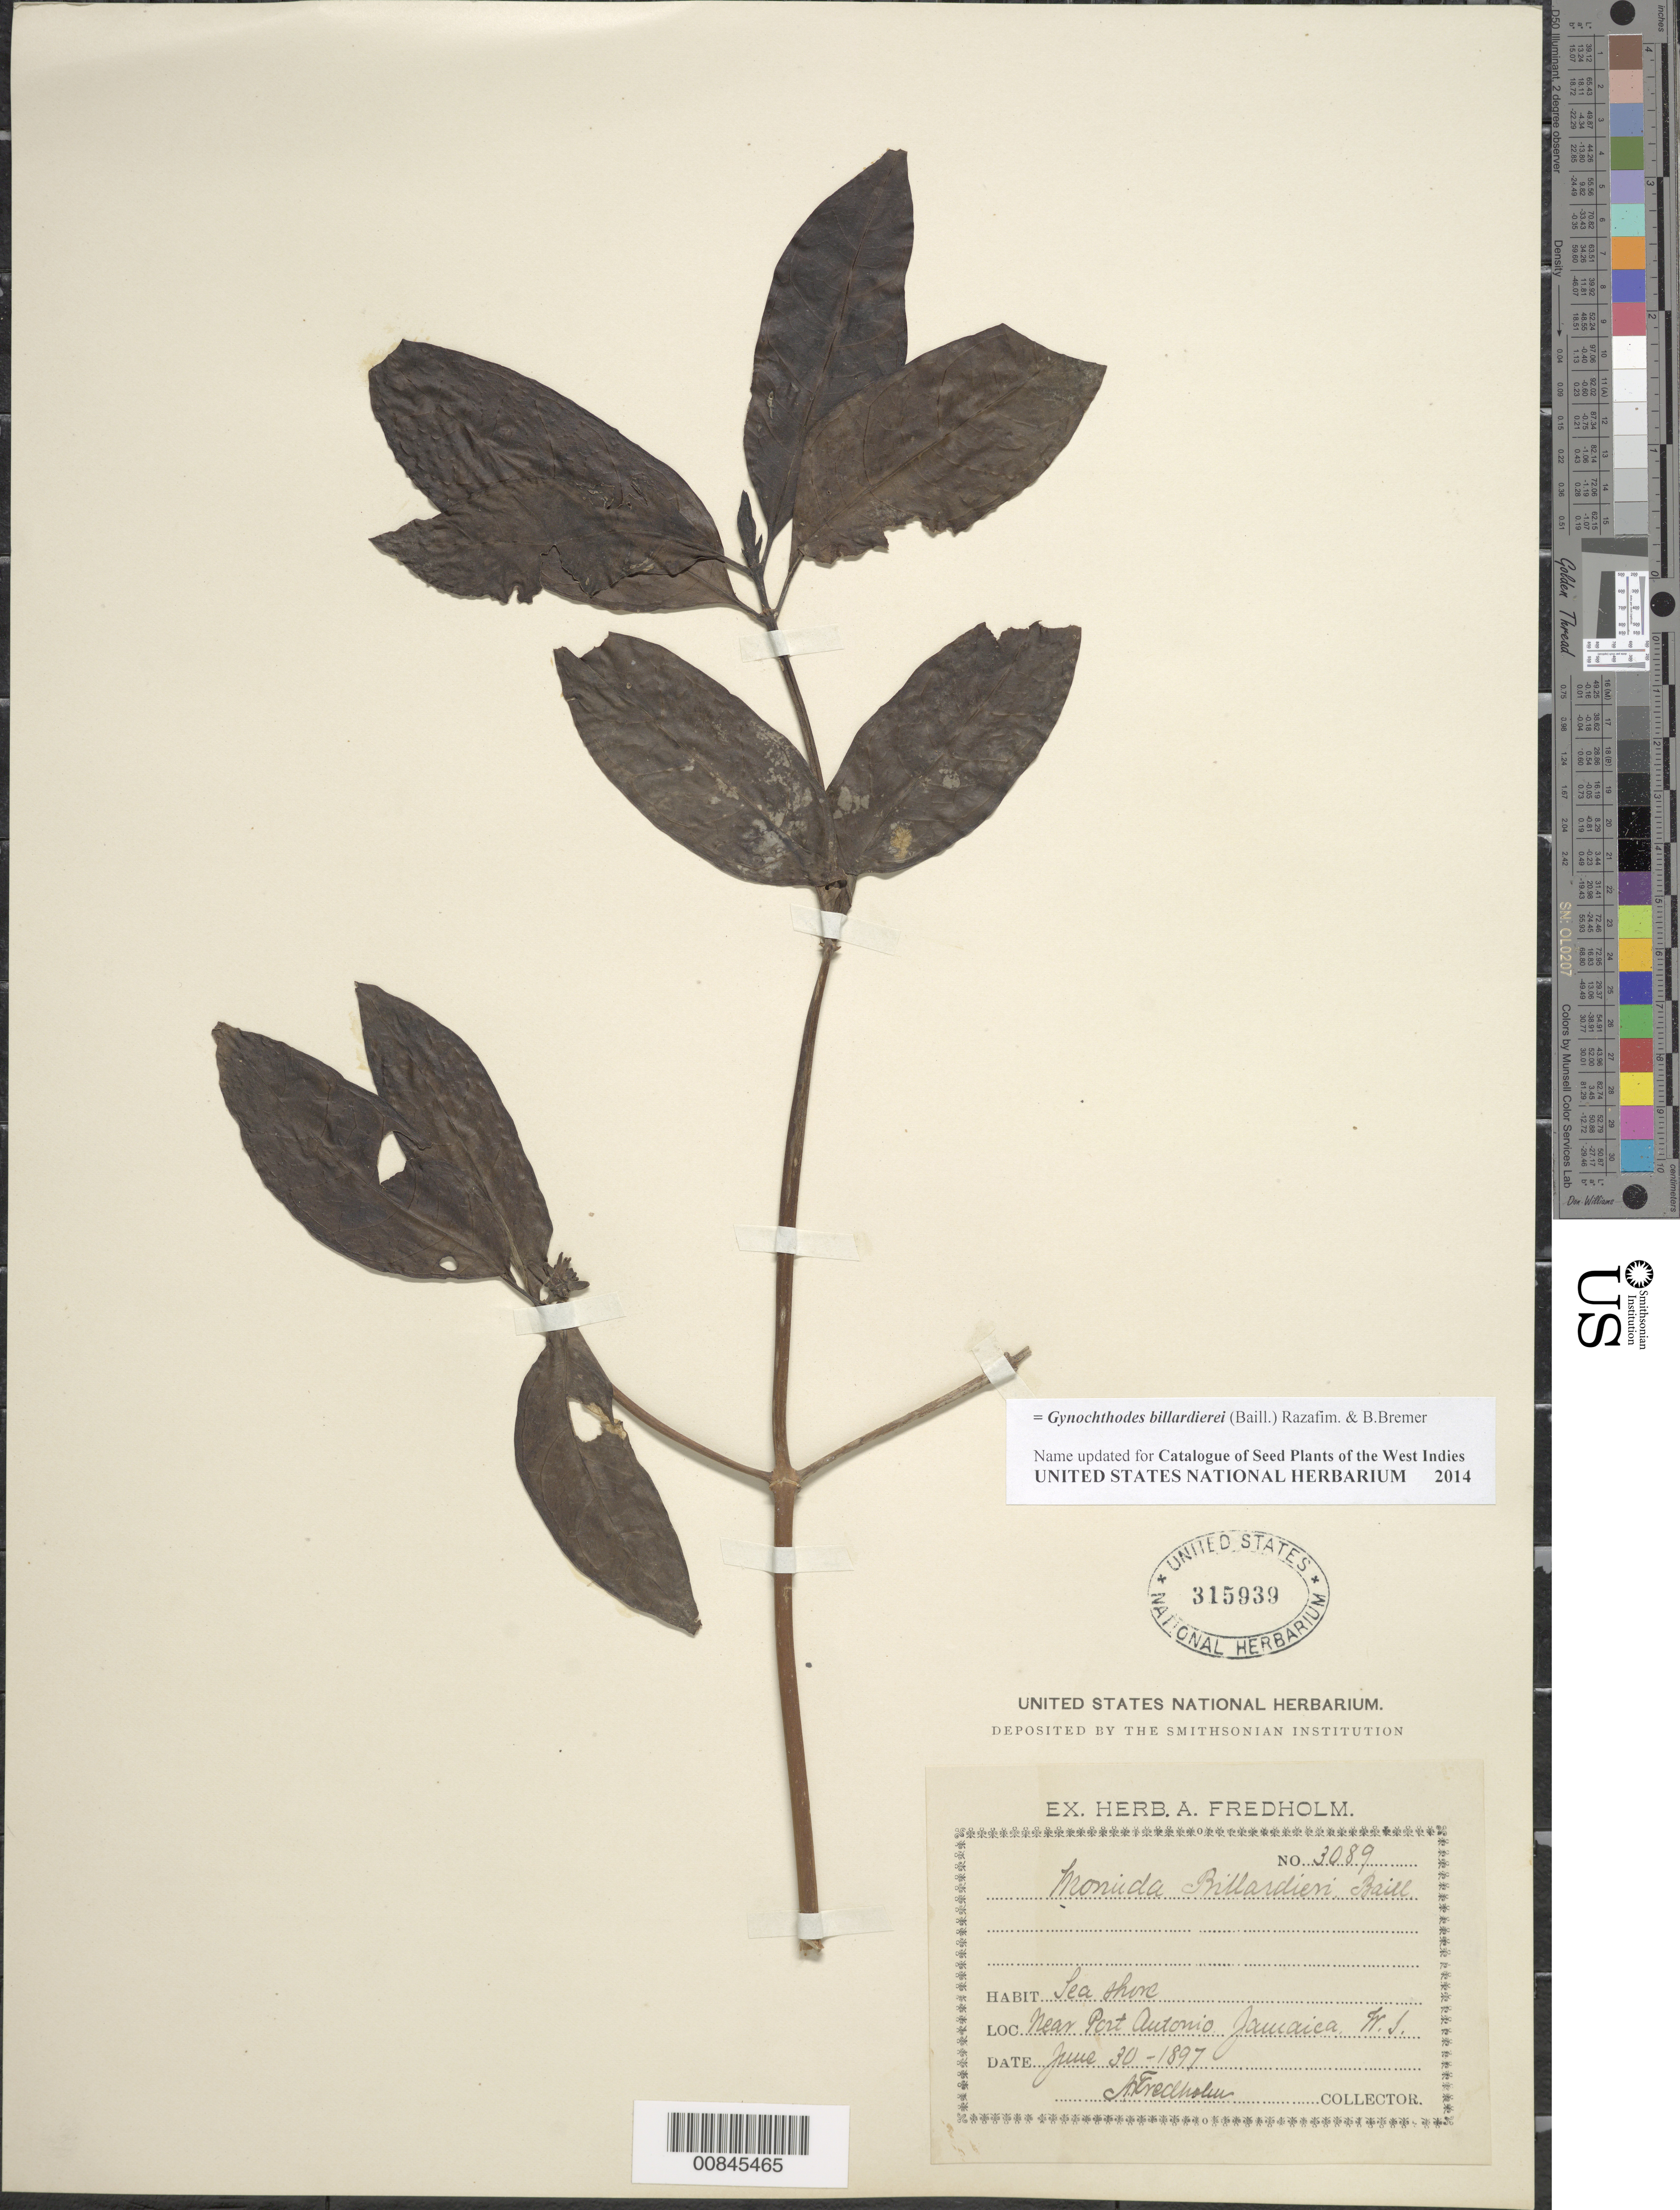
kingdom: Plantae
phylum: Tracheophyta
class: Magnoliopsida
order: Gentianales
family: Rubiaceae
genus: Gynochthodes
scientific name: Gynochthodes billiardierei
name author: (Baill.) Razafim. & Bremer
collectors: A. J. Fredholm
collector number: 3089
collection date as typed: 30 Jun 1897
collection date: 1897-06-30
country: Jamaica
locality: Near Port Antonio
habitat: Seashore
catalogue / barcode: US 315939